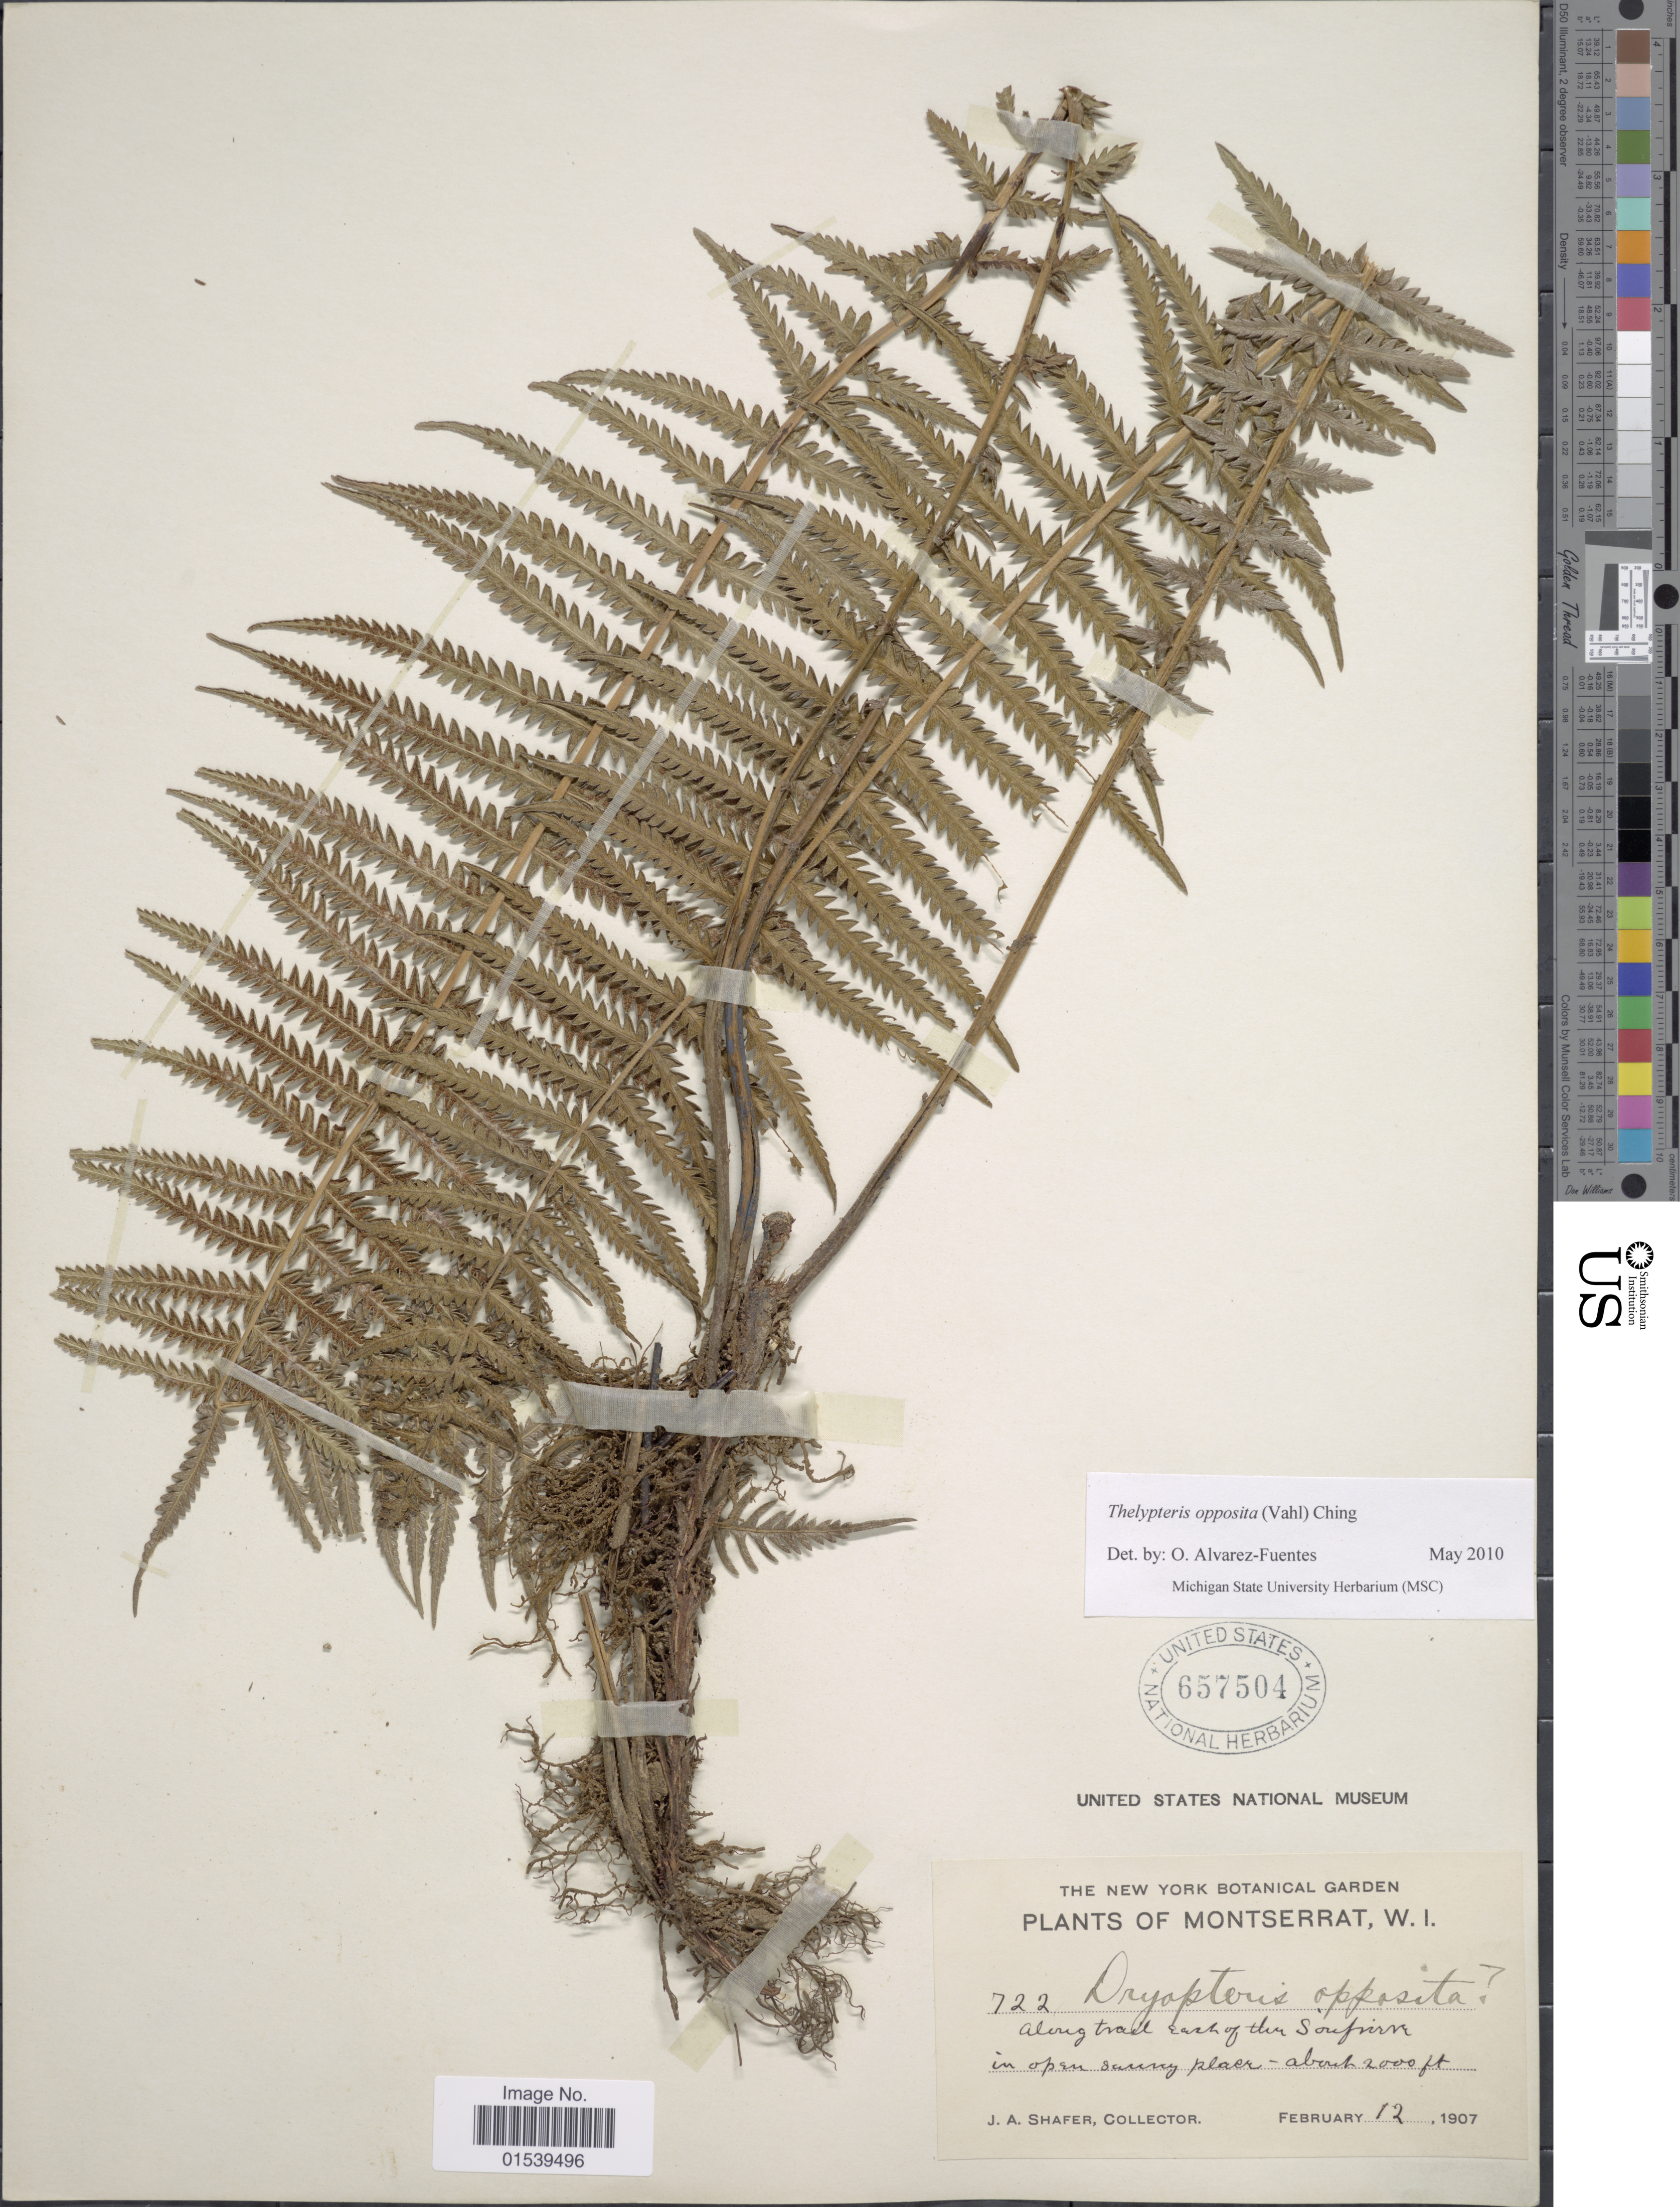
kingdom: Plantae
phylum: Tracheophyta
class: Polypodiopsida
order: Polypodiales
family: Thelypteridaceae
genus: Amauropelta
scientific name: Amauropelta opposita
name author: (Vahl) Pic. Serm.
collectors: J. A. Shafer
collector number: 722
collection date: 1907-02-12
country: Montserrat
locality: along trail south east of the Soufriere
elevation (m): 610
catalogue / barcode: US 657504